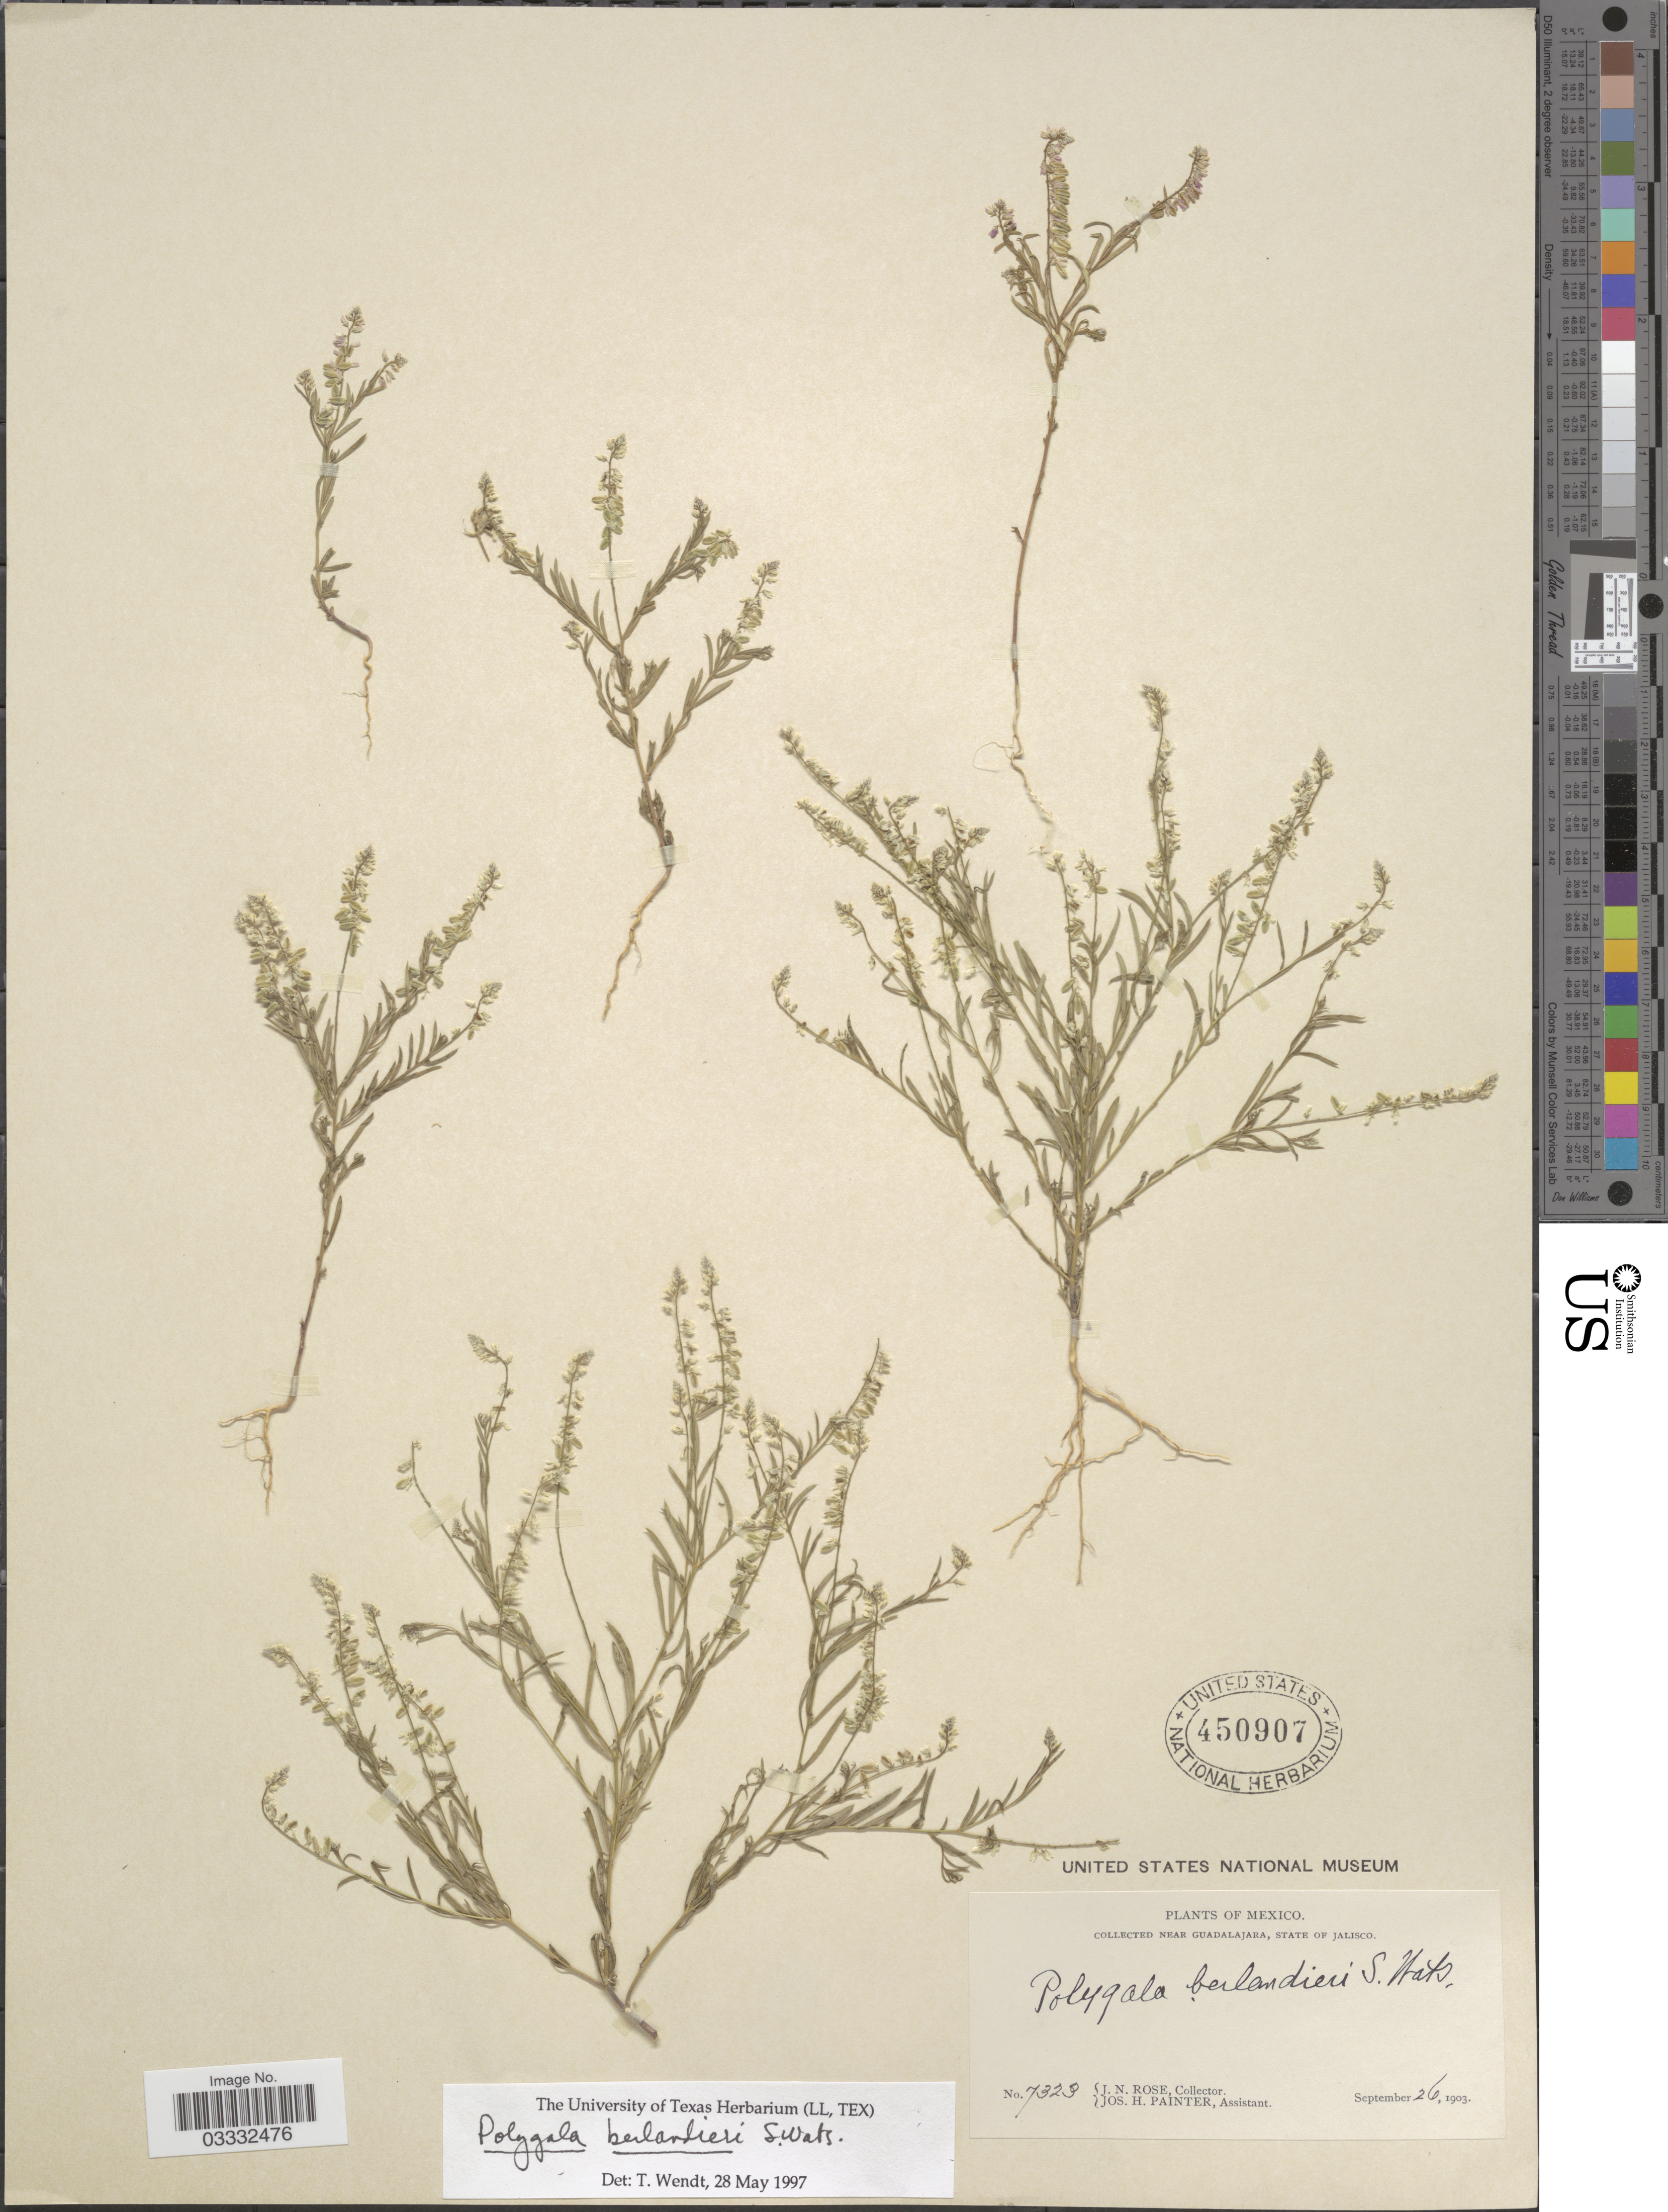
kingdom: Plantae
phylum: Tracheophyta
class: Magnoliopsida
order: Fabales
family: Polygalaceae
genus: Polygala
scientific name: Polygala berlandieri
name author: S. Watson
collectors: J. N. Rose & J. H. Painter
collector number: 7323*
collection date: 1903-09-26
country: Mexico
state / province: Jalisco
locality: Near Guadalajara.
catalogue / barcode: US 450907